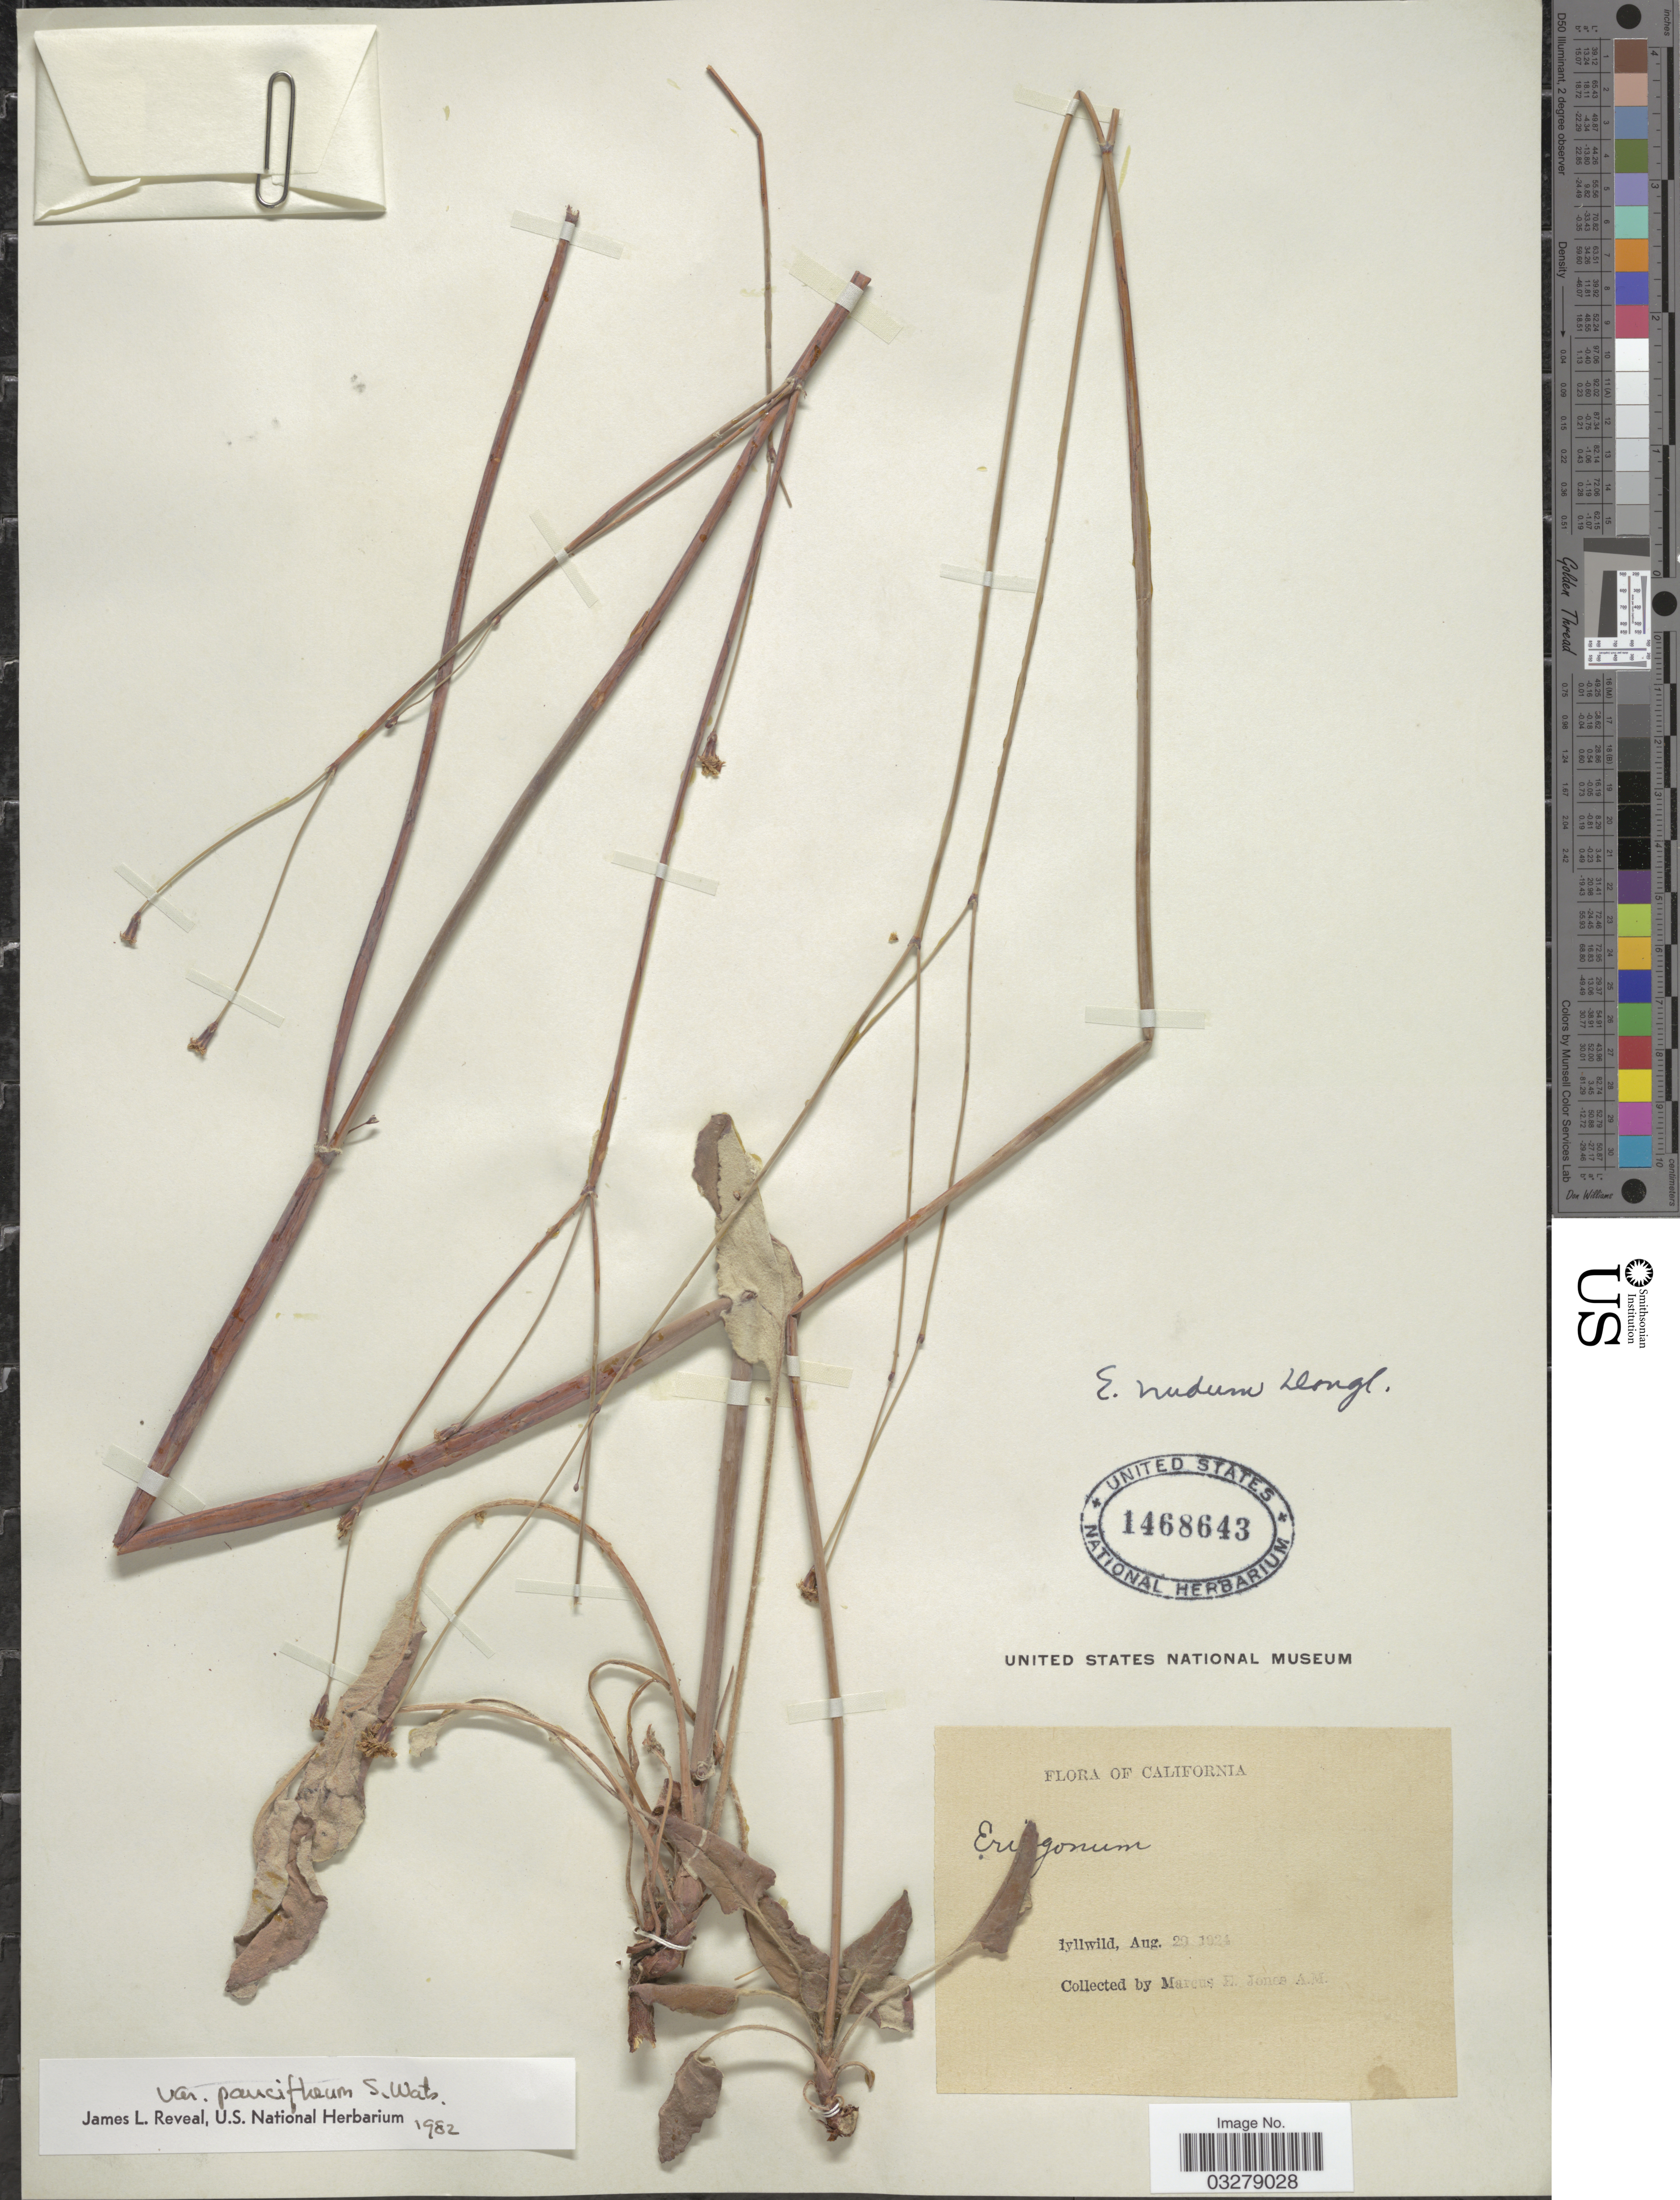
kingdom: Plantae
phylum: Tracheophyta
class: Magnoliopsida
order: Caryophyllales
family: Polygonaceae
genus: Eriogonum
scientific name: Eriogonum nudum var. pauciflorum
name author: S. Watson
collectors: M. E. Jones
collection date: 1924-08-29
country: United States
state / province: California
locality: Iyllwild.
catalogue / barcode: US 1468643